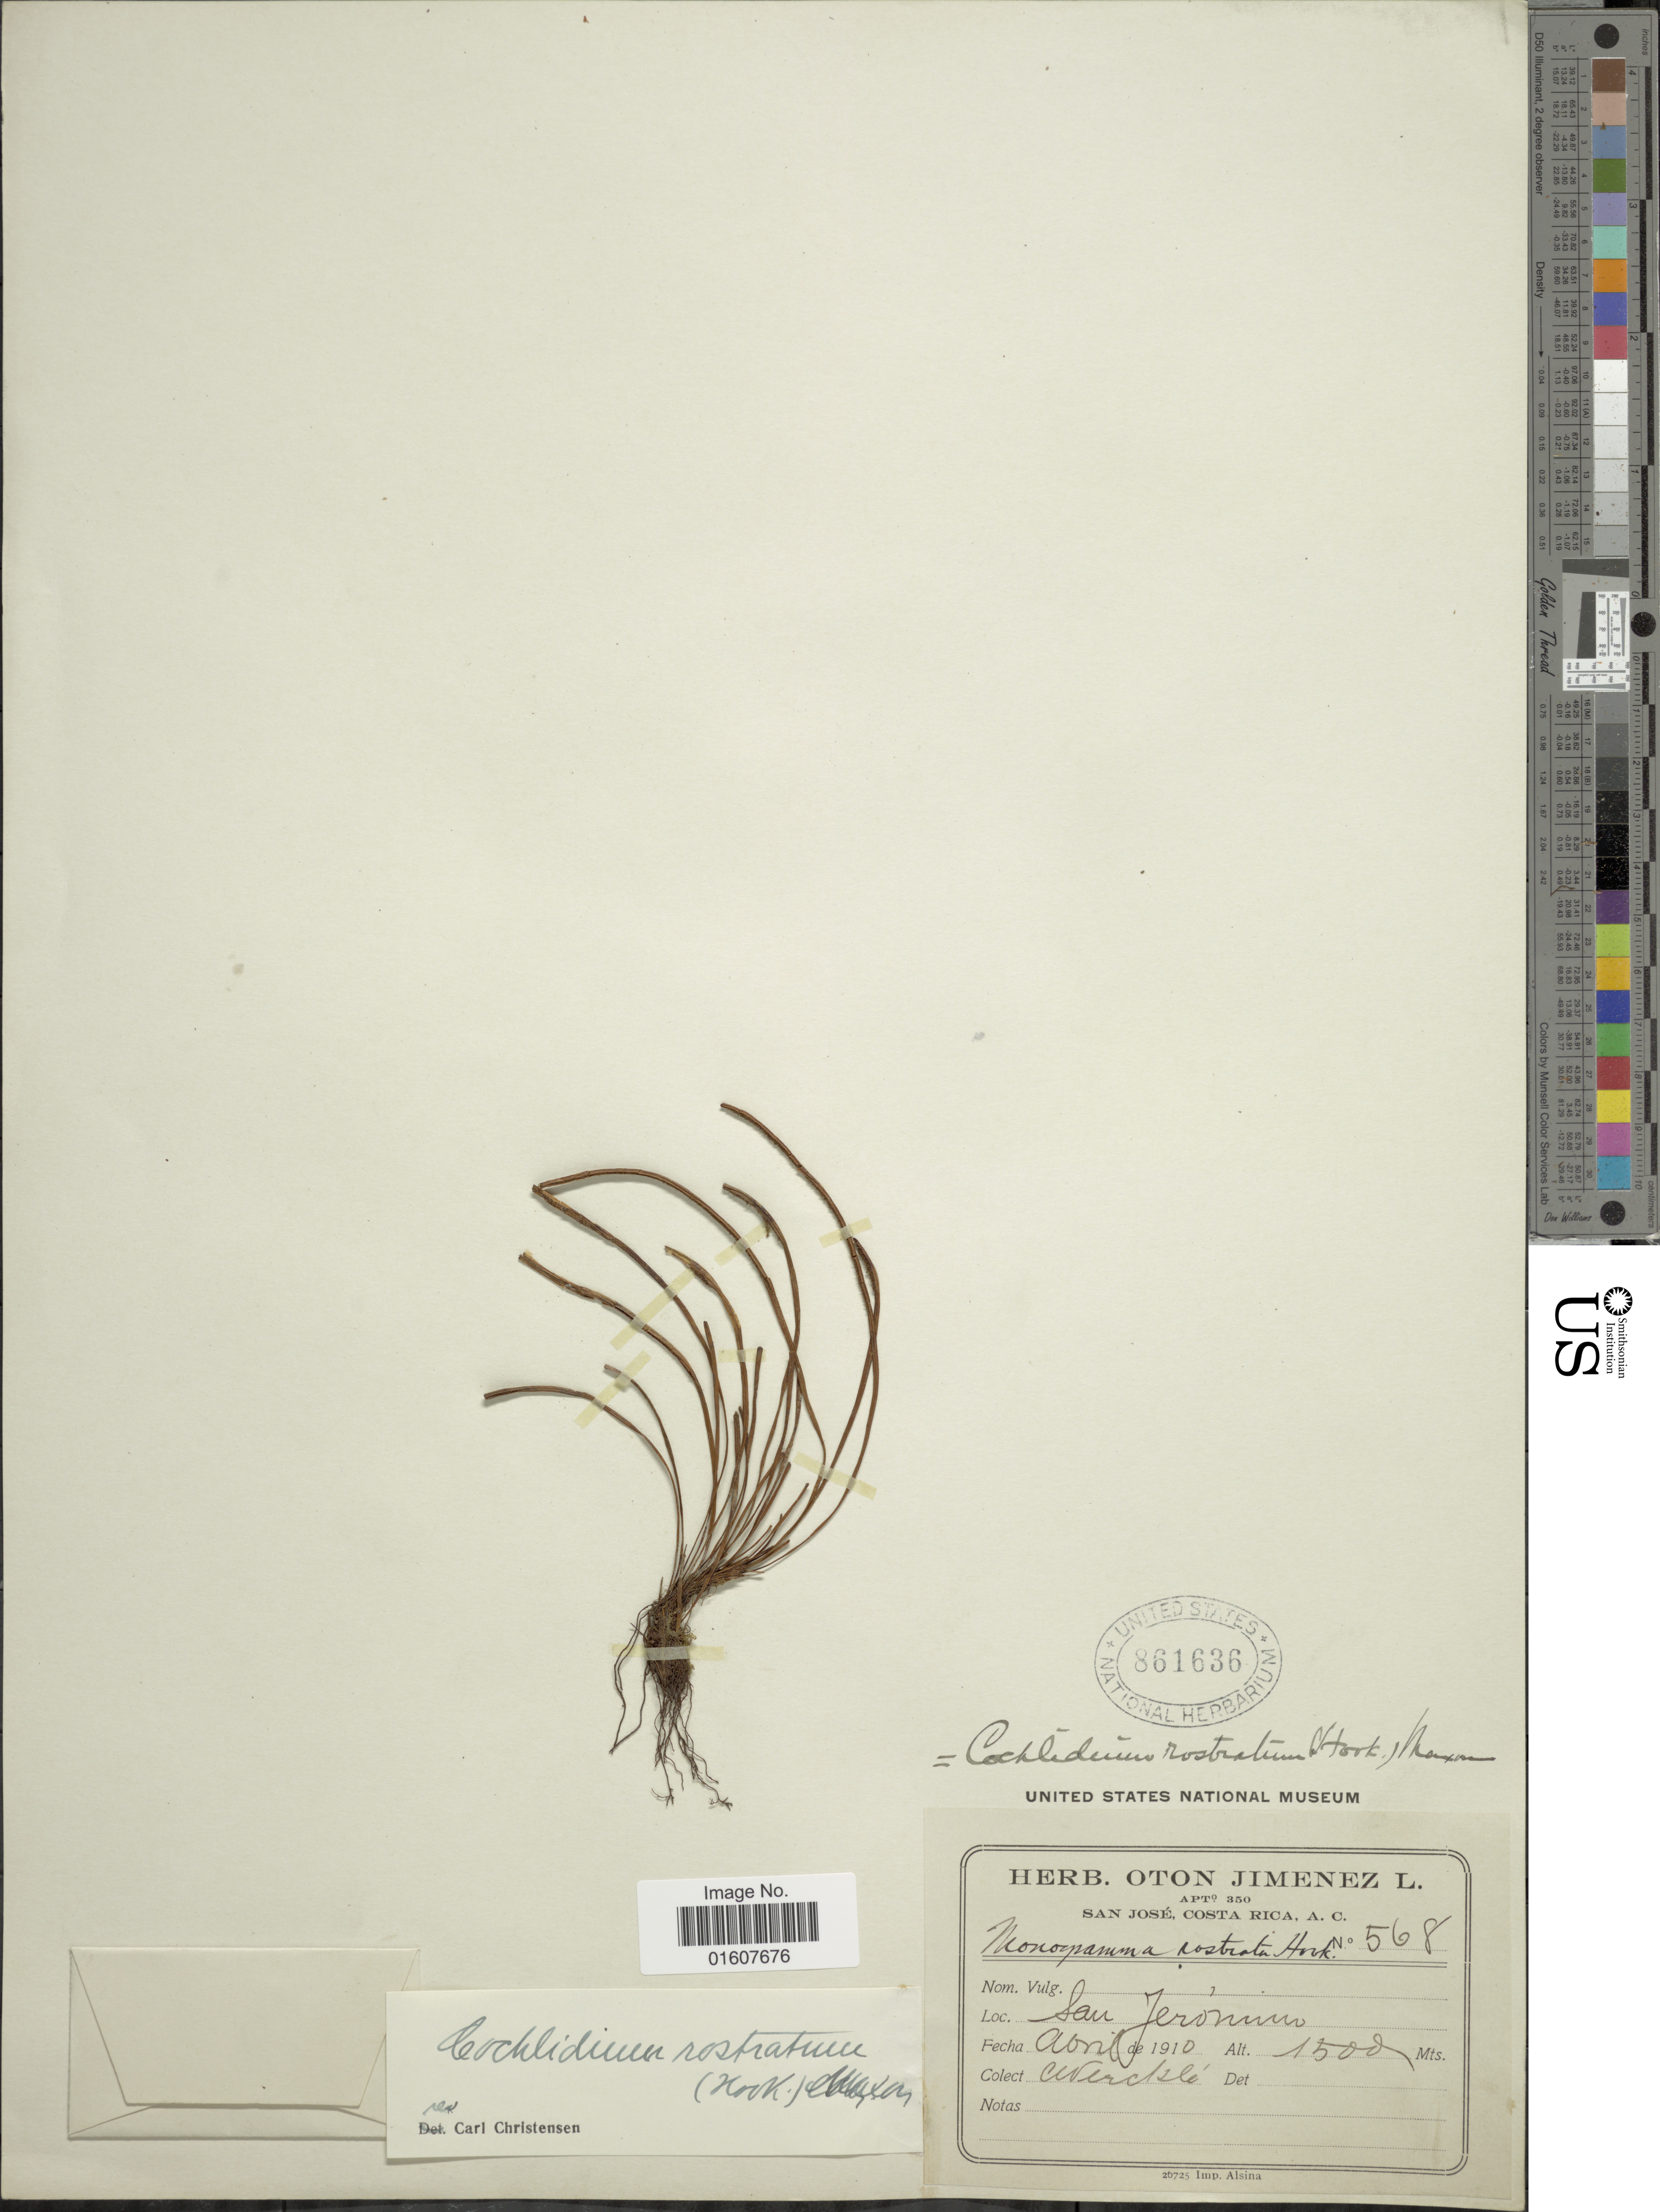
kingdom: Plantae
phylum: Tracheophyta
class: Polypodiopsida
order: Polypodiales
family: Polypodiaceae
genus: Cochlidium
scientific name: Cochlidium rostratum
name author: (Hook.) Maxon ex C. Chr.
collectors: C. Wercklé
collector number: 568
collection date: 1910-04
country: Costa Rica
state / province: San José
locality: Sam Jeronimo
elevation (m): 1500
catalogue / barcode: US 861636